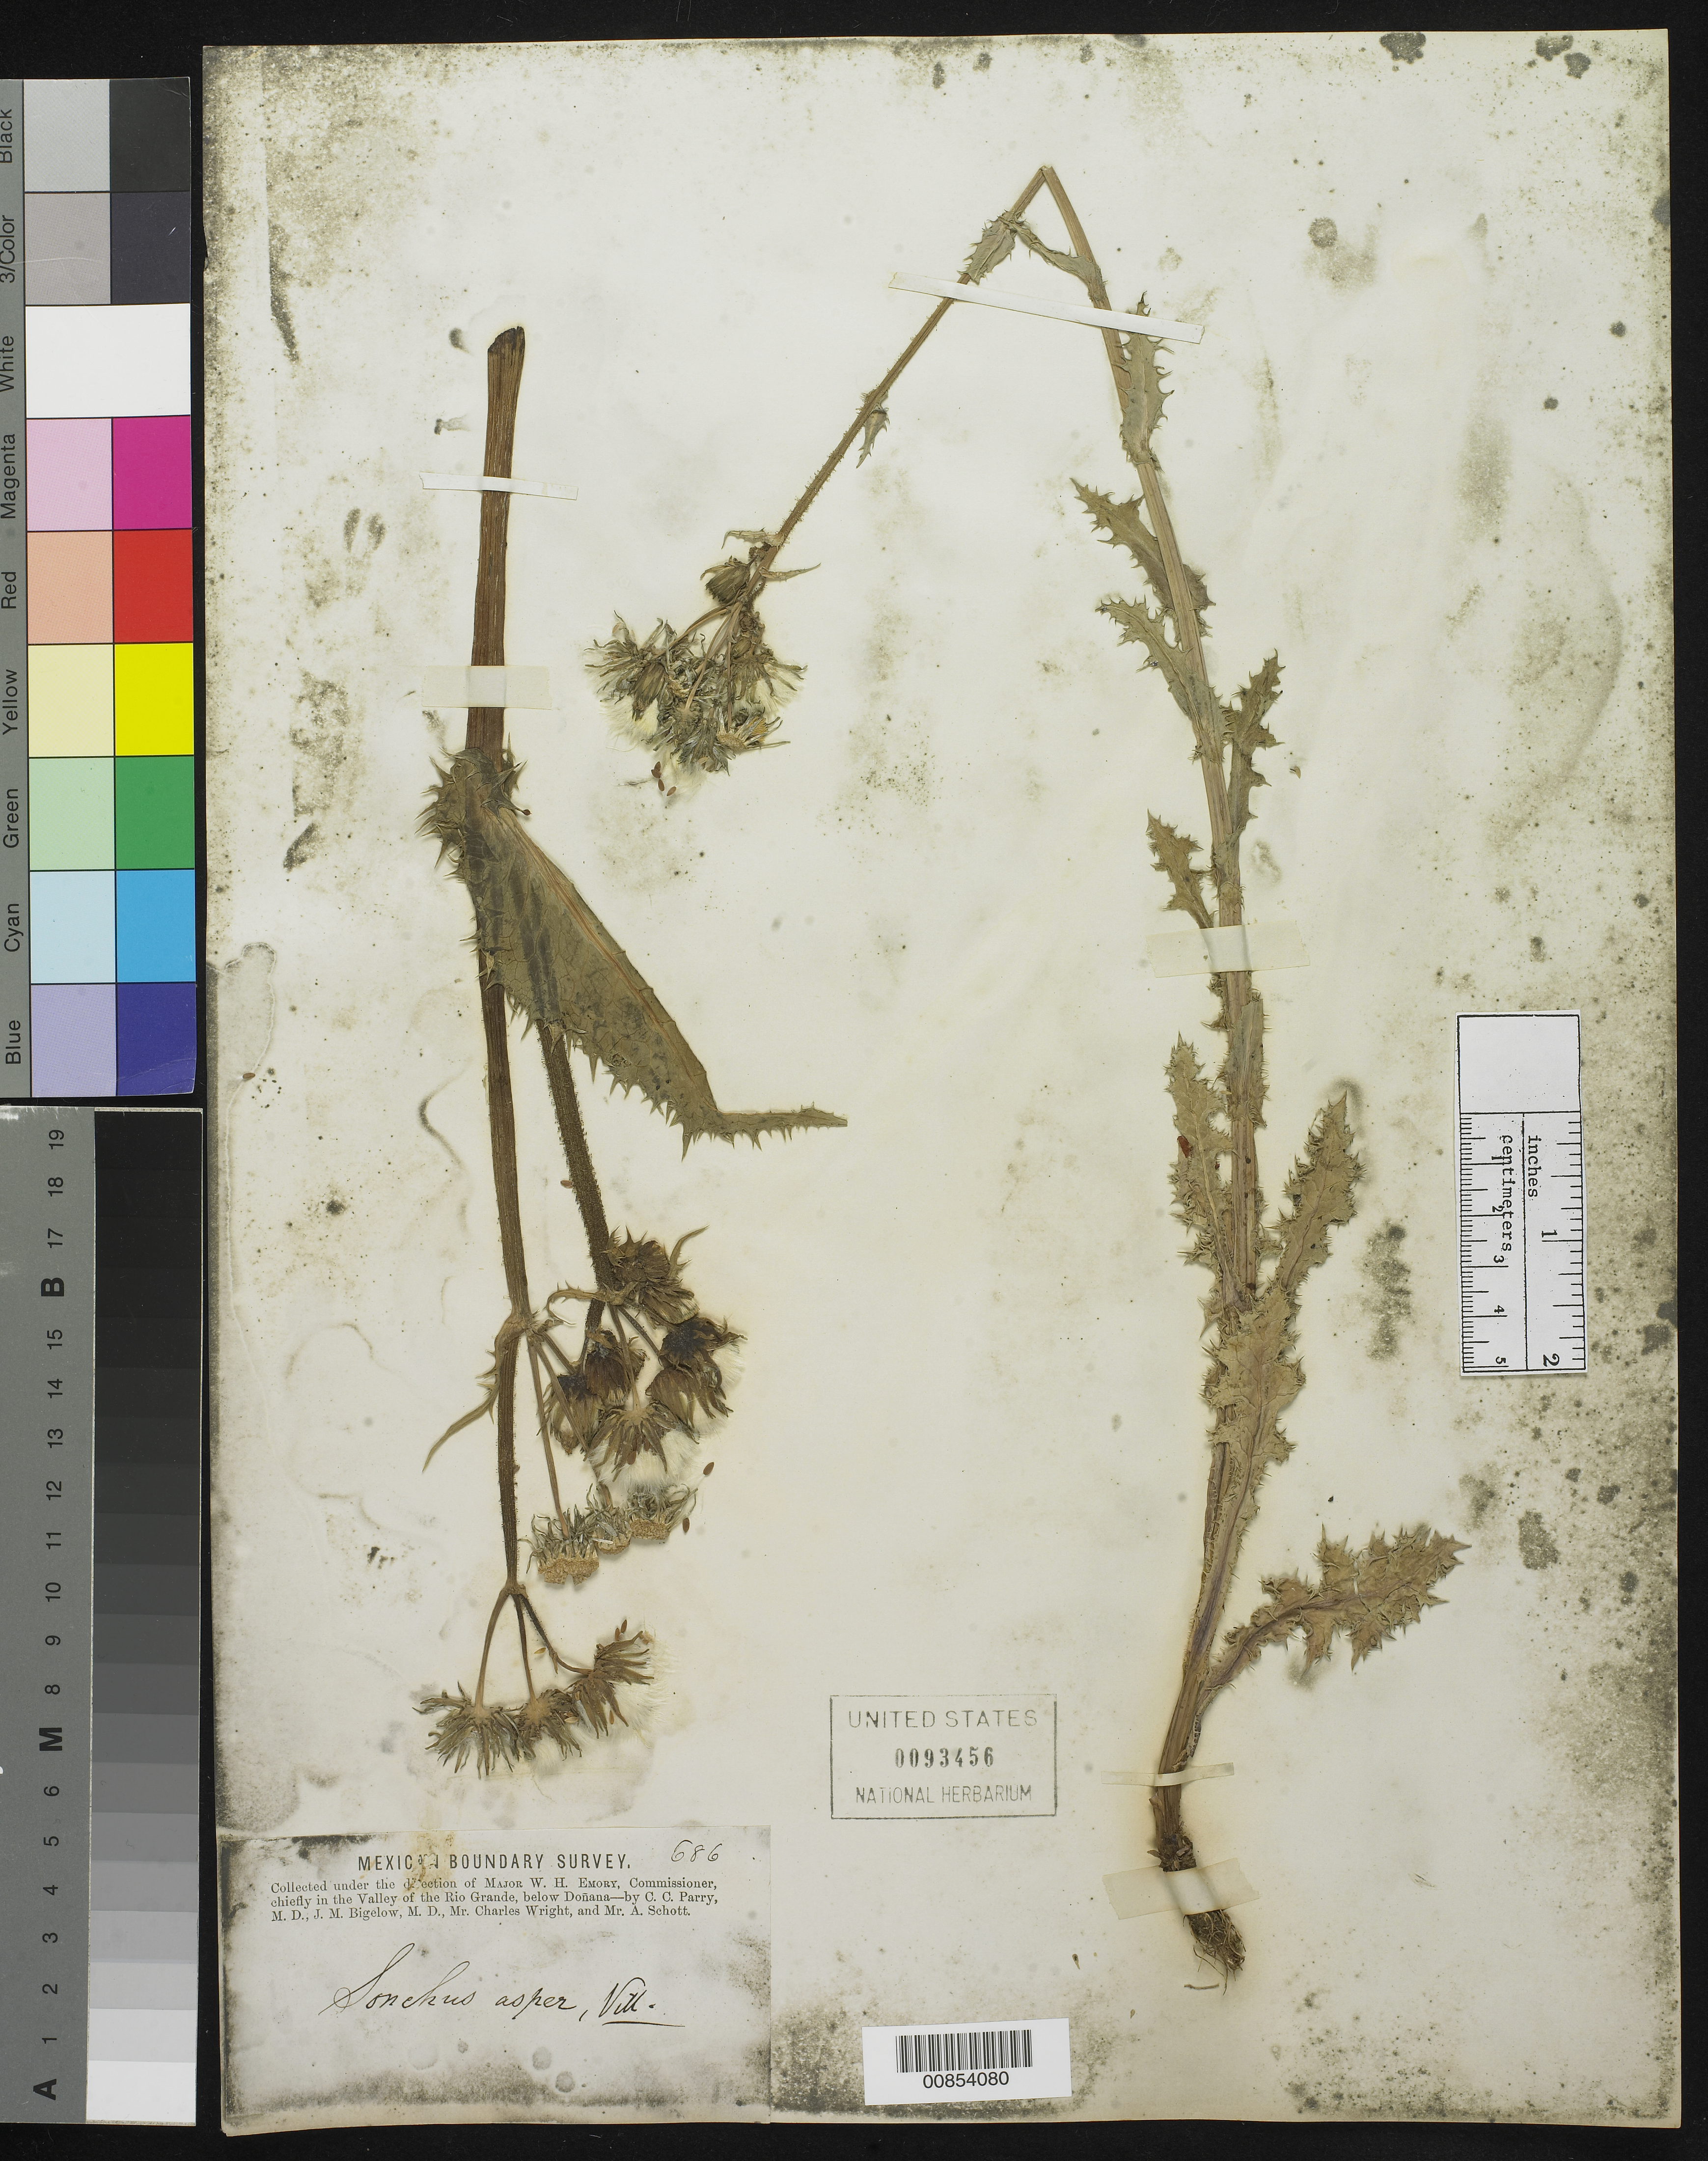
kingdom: Plantae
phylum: Tracheophyta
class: Magnoliopsida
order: Asterales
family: Asteraceae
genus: Sonchus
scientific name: Sonchus asper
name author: (L.) Hill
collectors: C. C. Parry, J. M. Bigelow, C. Wright & A. C. V. Schott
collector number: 686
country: United States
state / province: New Mexico / Texas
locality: Valley of the Rio Grande, below Doñana.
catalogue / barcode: US 93456